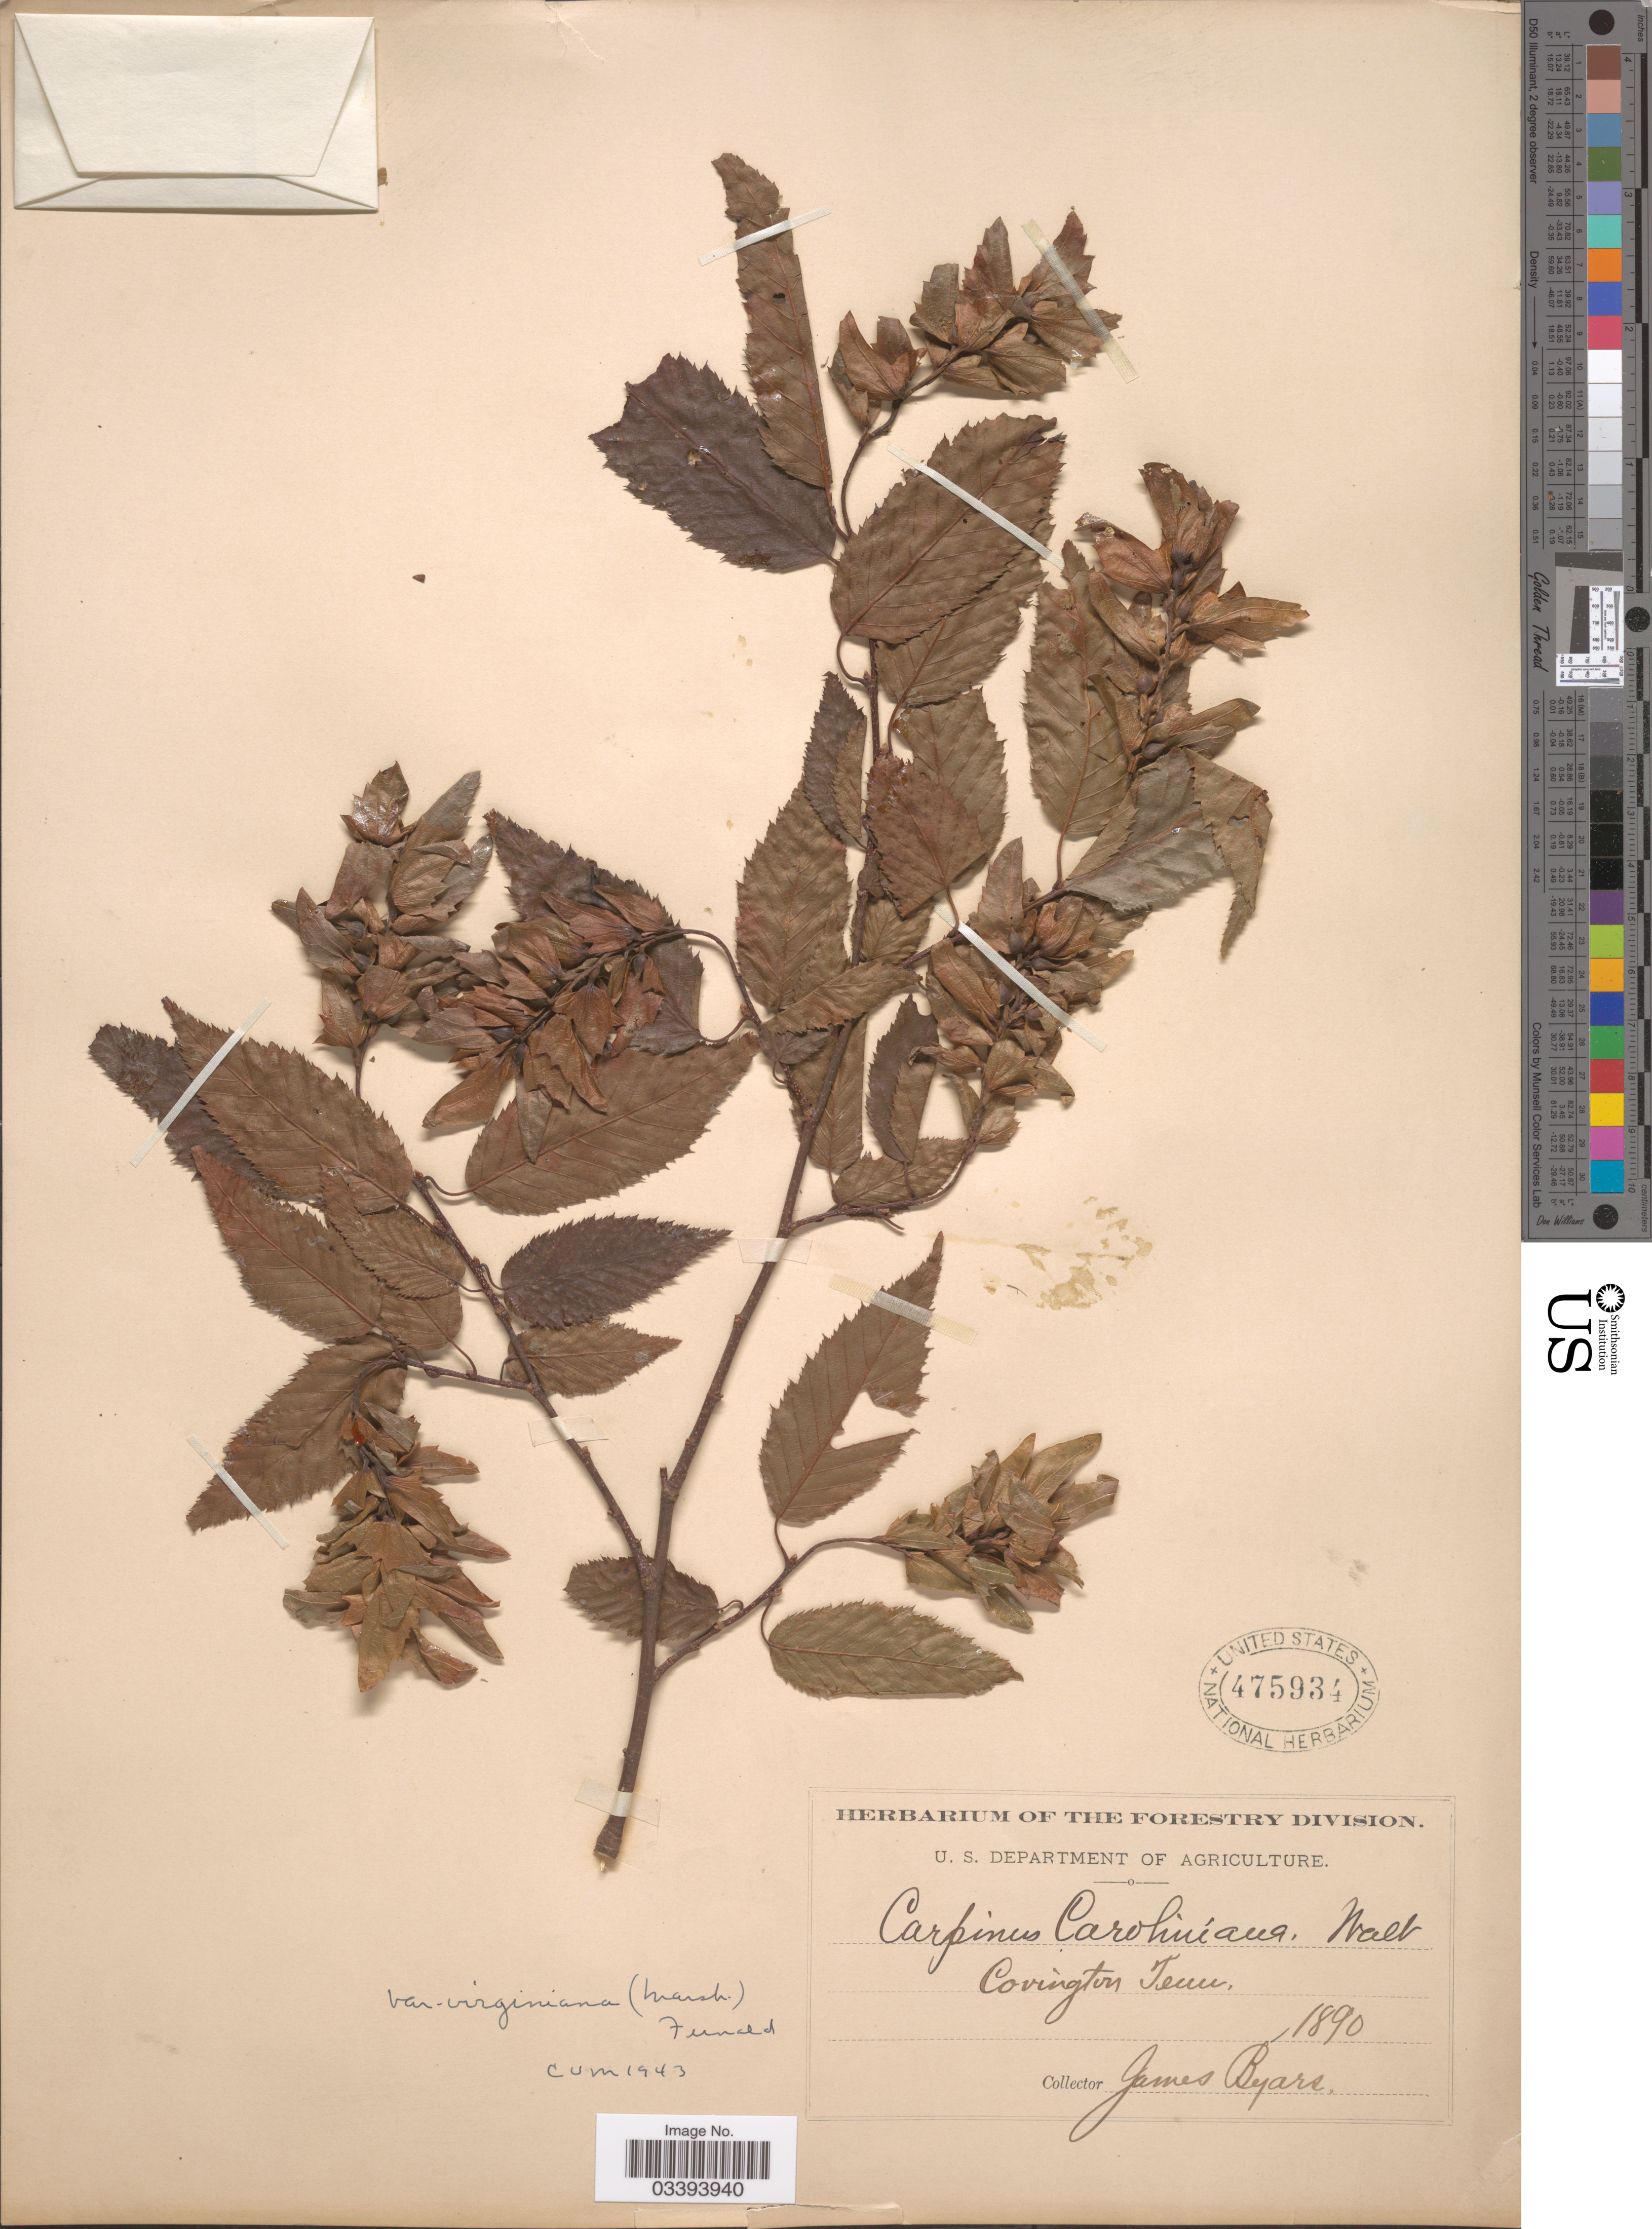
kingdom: Plantae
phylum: Tracheophyta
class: Magnoliopsida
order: Fagales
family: Betulaceae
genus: Carpinus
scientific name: Carpinus caroliniana subsp. virginiana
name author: (Marshall) Furlow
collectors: J. Byars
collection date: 1890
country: United States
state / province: Tennessee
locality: Covington.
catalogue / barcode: US 475934